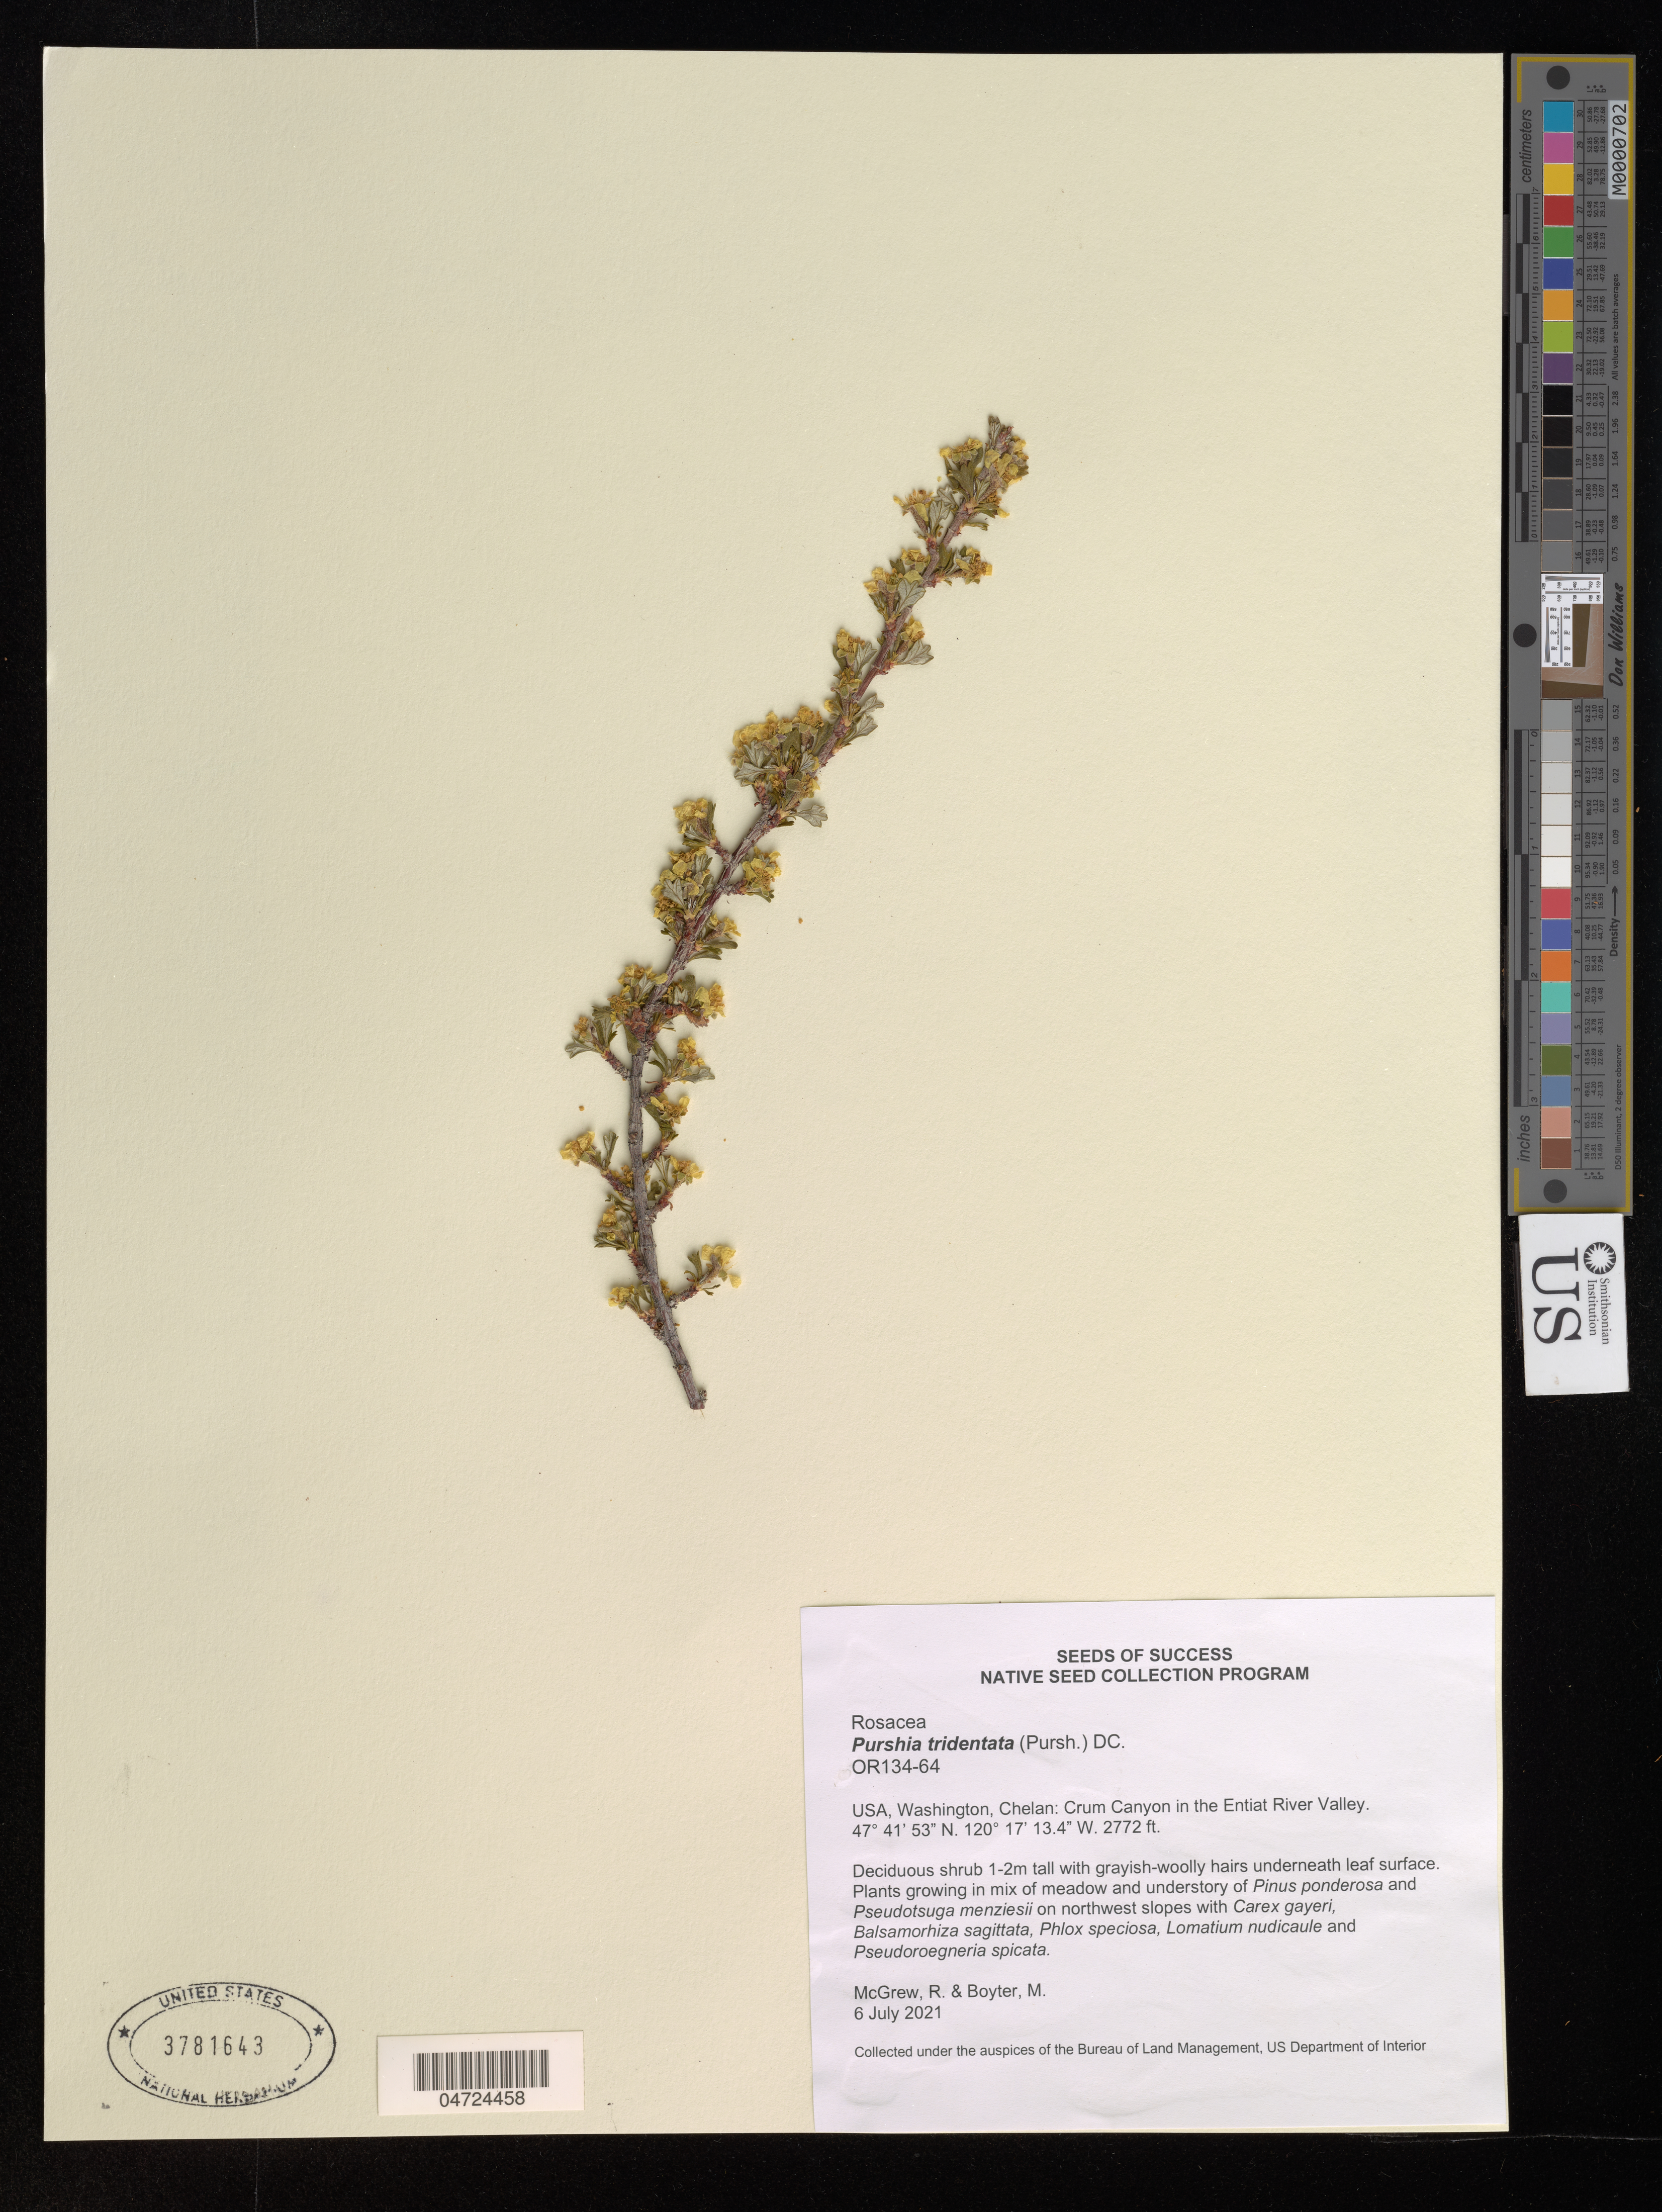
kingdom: Plantae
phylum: Tracheophyta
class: Magnoliopsida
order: Rosales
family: Rosaceae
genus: Purshia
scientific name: Purshia tridentata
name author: (Pursh) DC.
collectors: R. McGrew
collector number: OR134-64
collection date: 2021-07-06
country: United States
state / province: Washington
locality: Chelan: Crum Canyon in the Entiat River Valley.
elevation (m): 845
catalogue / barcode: US 3781643